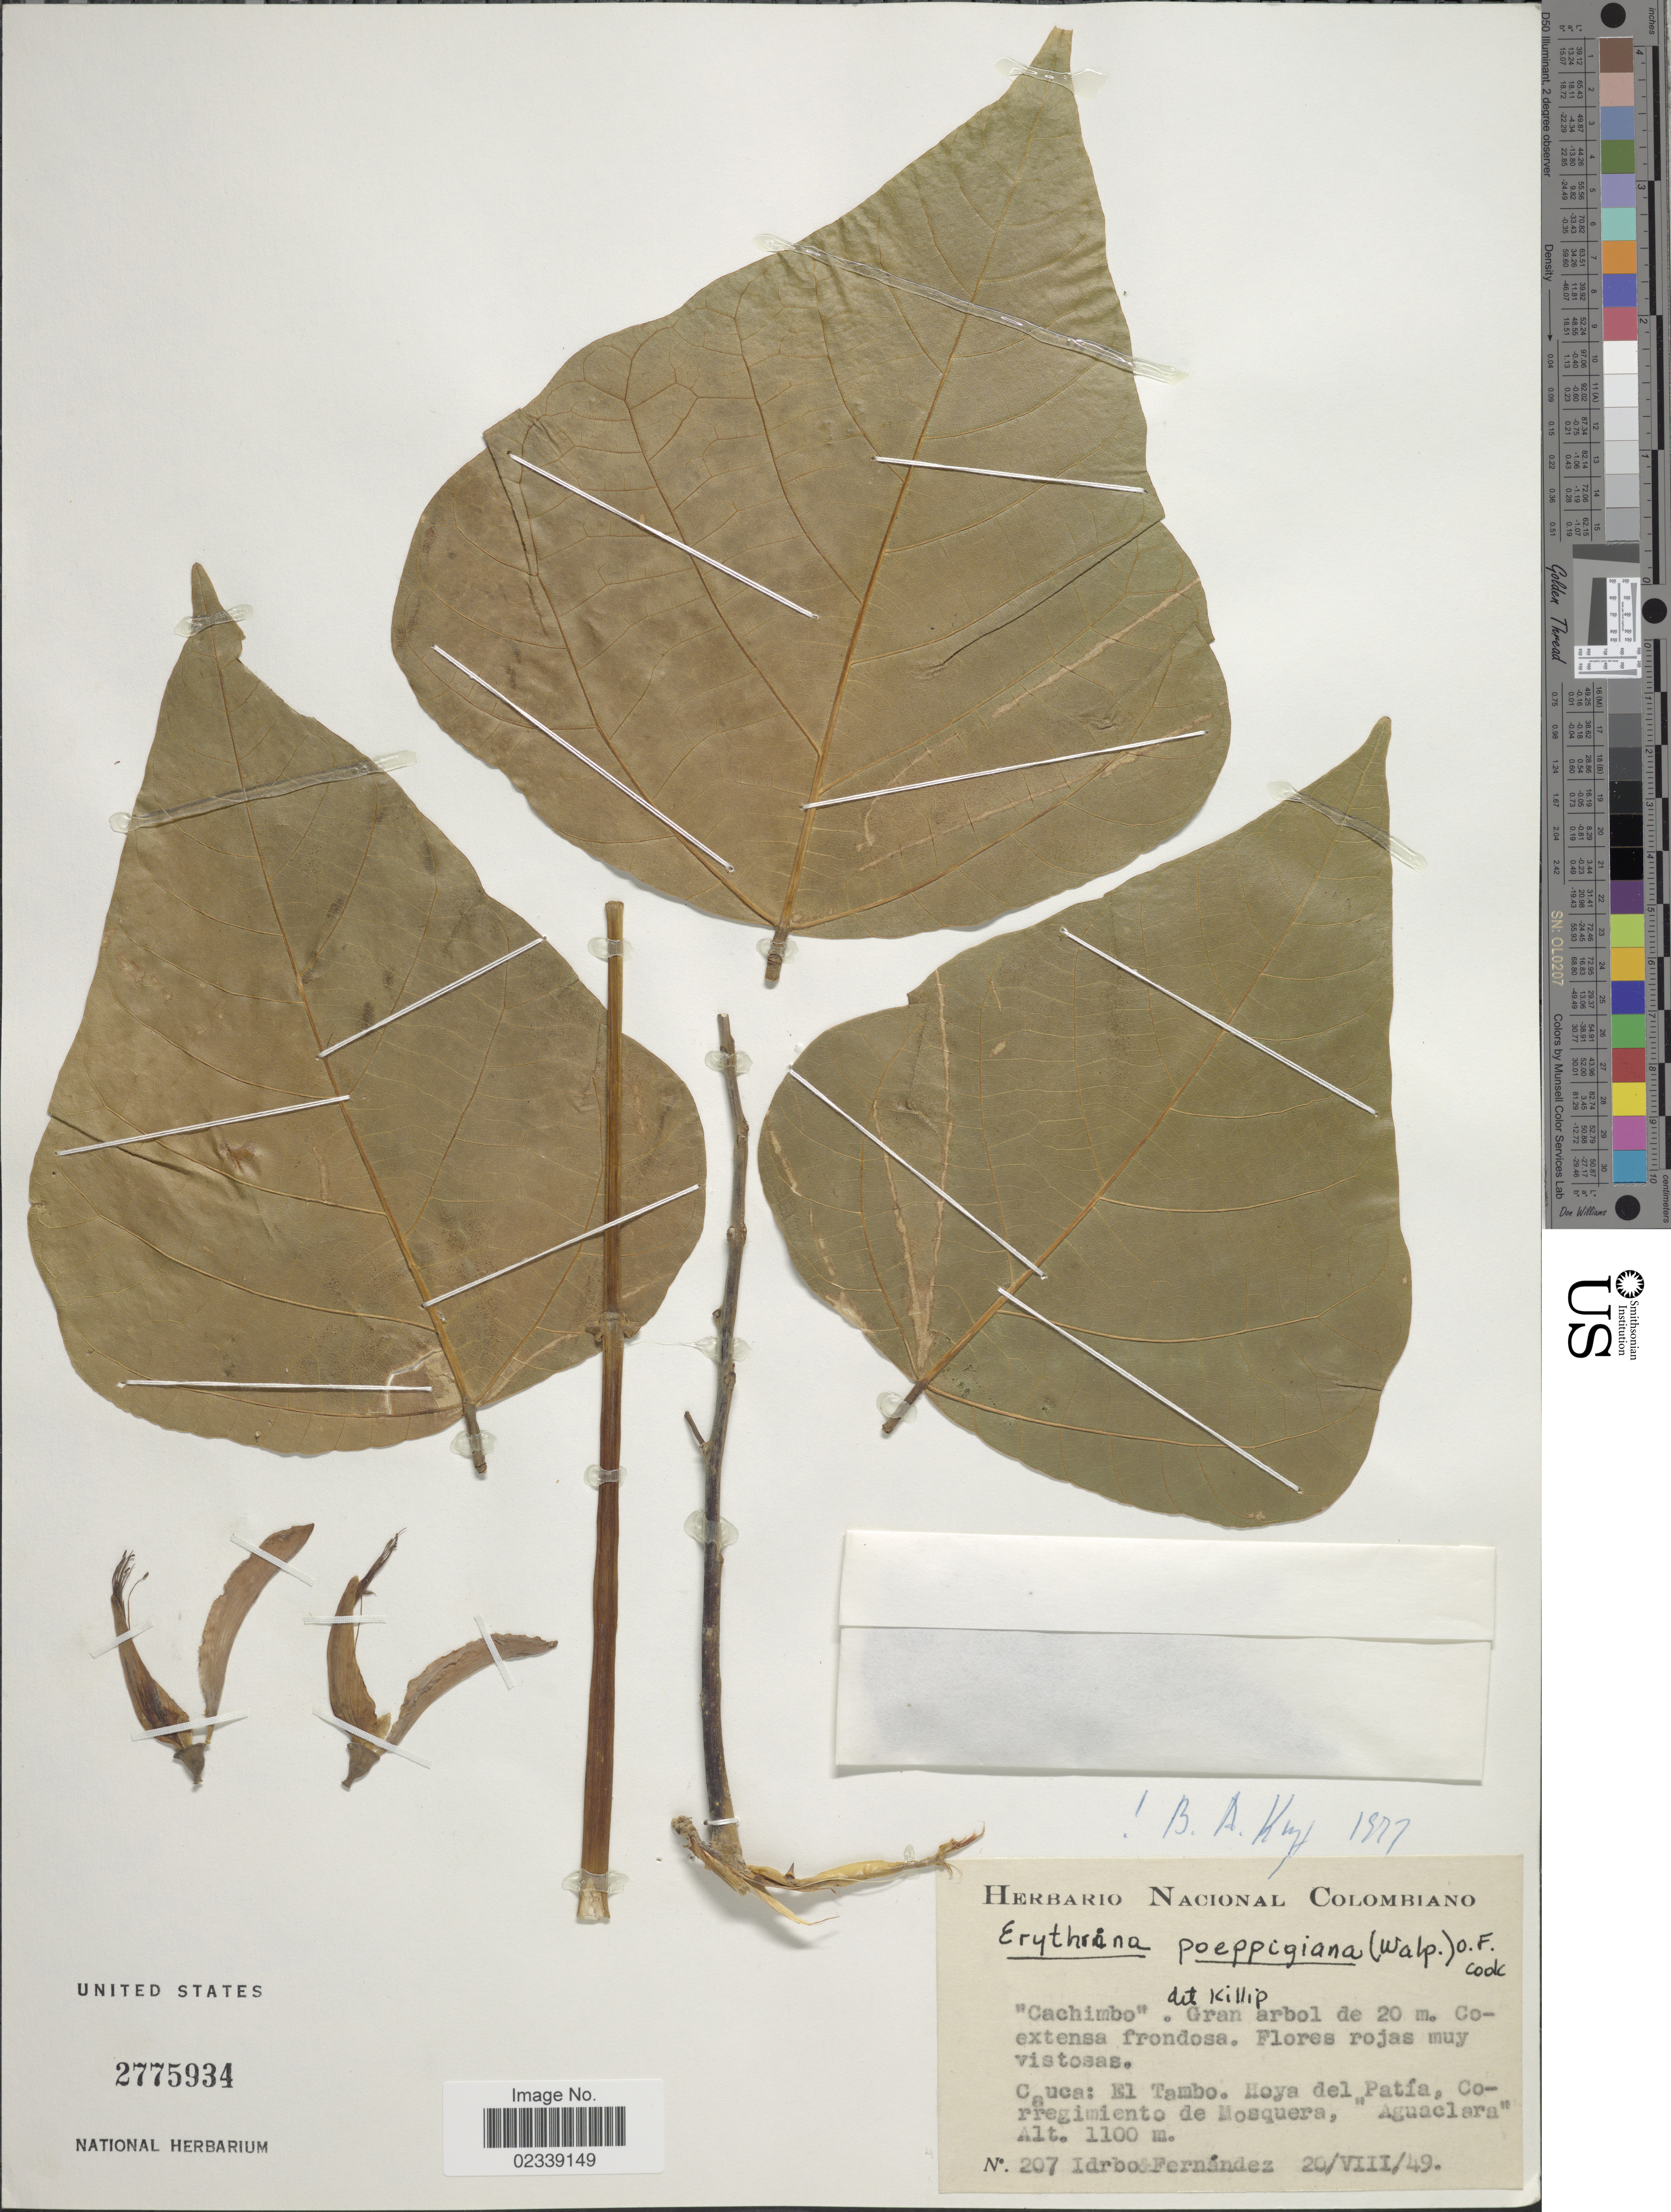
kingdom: Plantae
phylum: Tracheophyta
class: Magnoliopsida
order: Fabales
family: Fabaceae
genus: Erythrina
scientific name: Erythrina poeppigiana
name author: (Walp.) O.F. Cook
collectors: -- Idrobo & -- Fernandez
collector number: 207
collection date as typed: Transcribed d/m/y: 20/8/49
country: Colombia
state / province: Cauca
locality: El Tambo, Hoya del Patia, Corregimiento de Mosquera, Aguaclara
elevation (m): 1100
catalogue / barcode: US 2775934